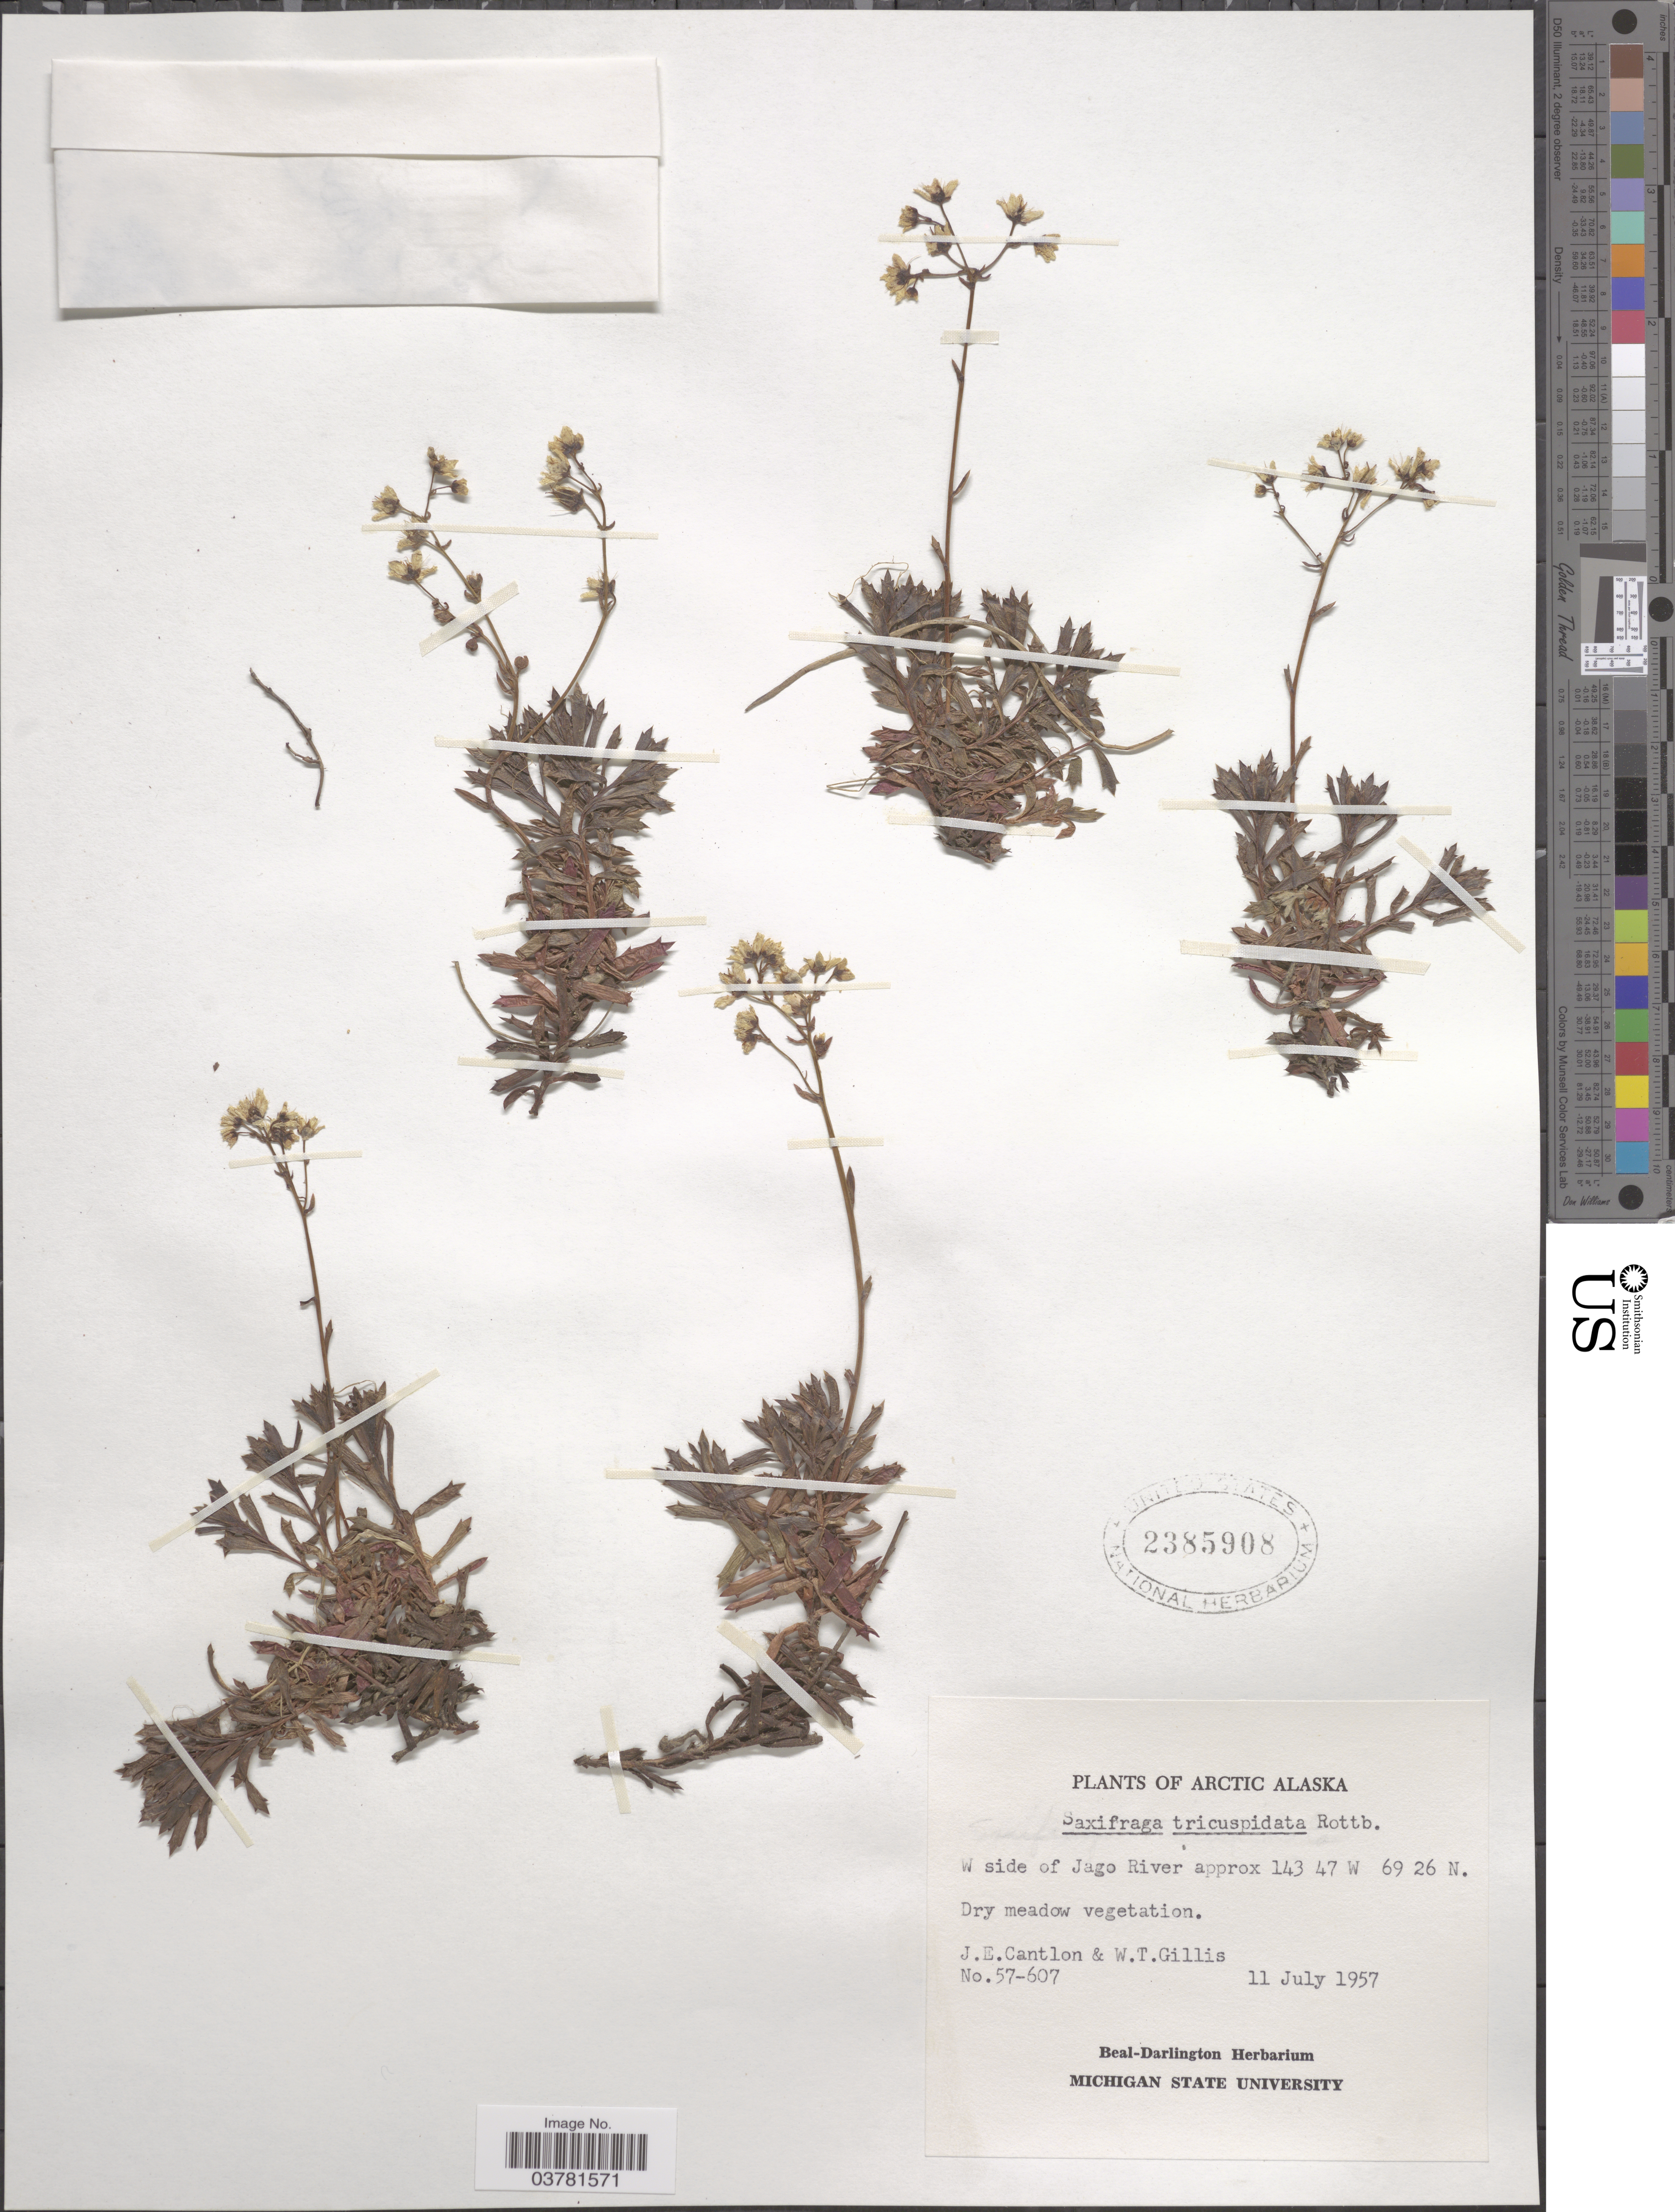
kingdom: Plantae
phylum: Tracheophyta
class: Magnoliopsida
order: Saxifragales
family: Saxifragaceae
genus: Saxifraga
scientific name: Saxifraga tricuspidata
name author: Rottb.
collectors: J. Cantlon & W. T. Gillis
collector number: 57-607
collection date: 1957-07-11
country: United States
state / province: Alaska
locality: Arctic Alaska. W side of Jago River.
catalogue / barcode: US 2385908